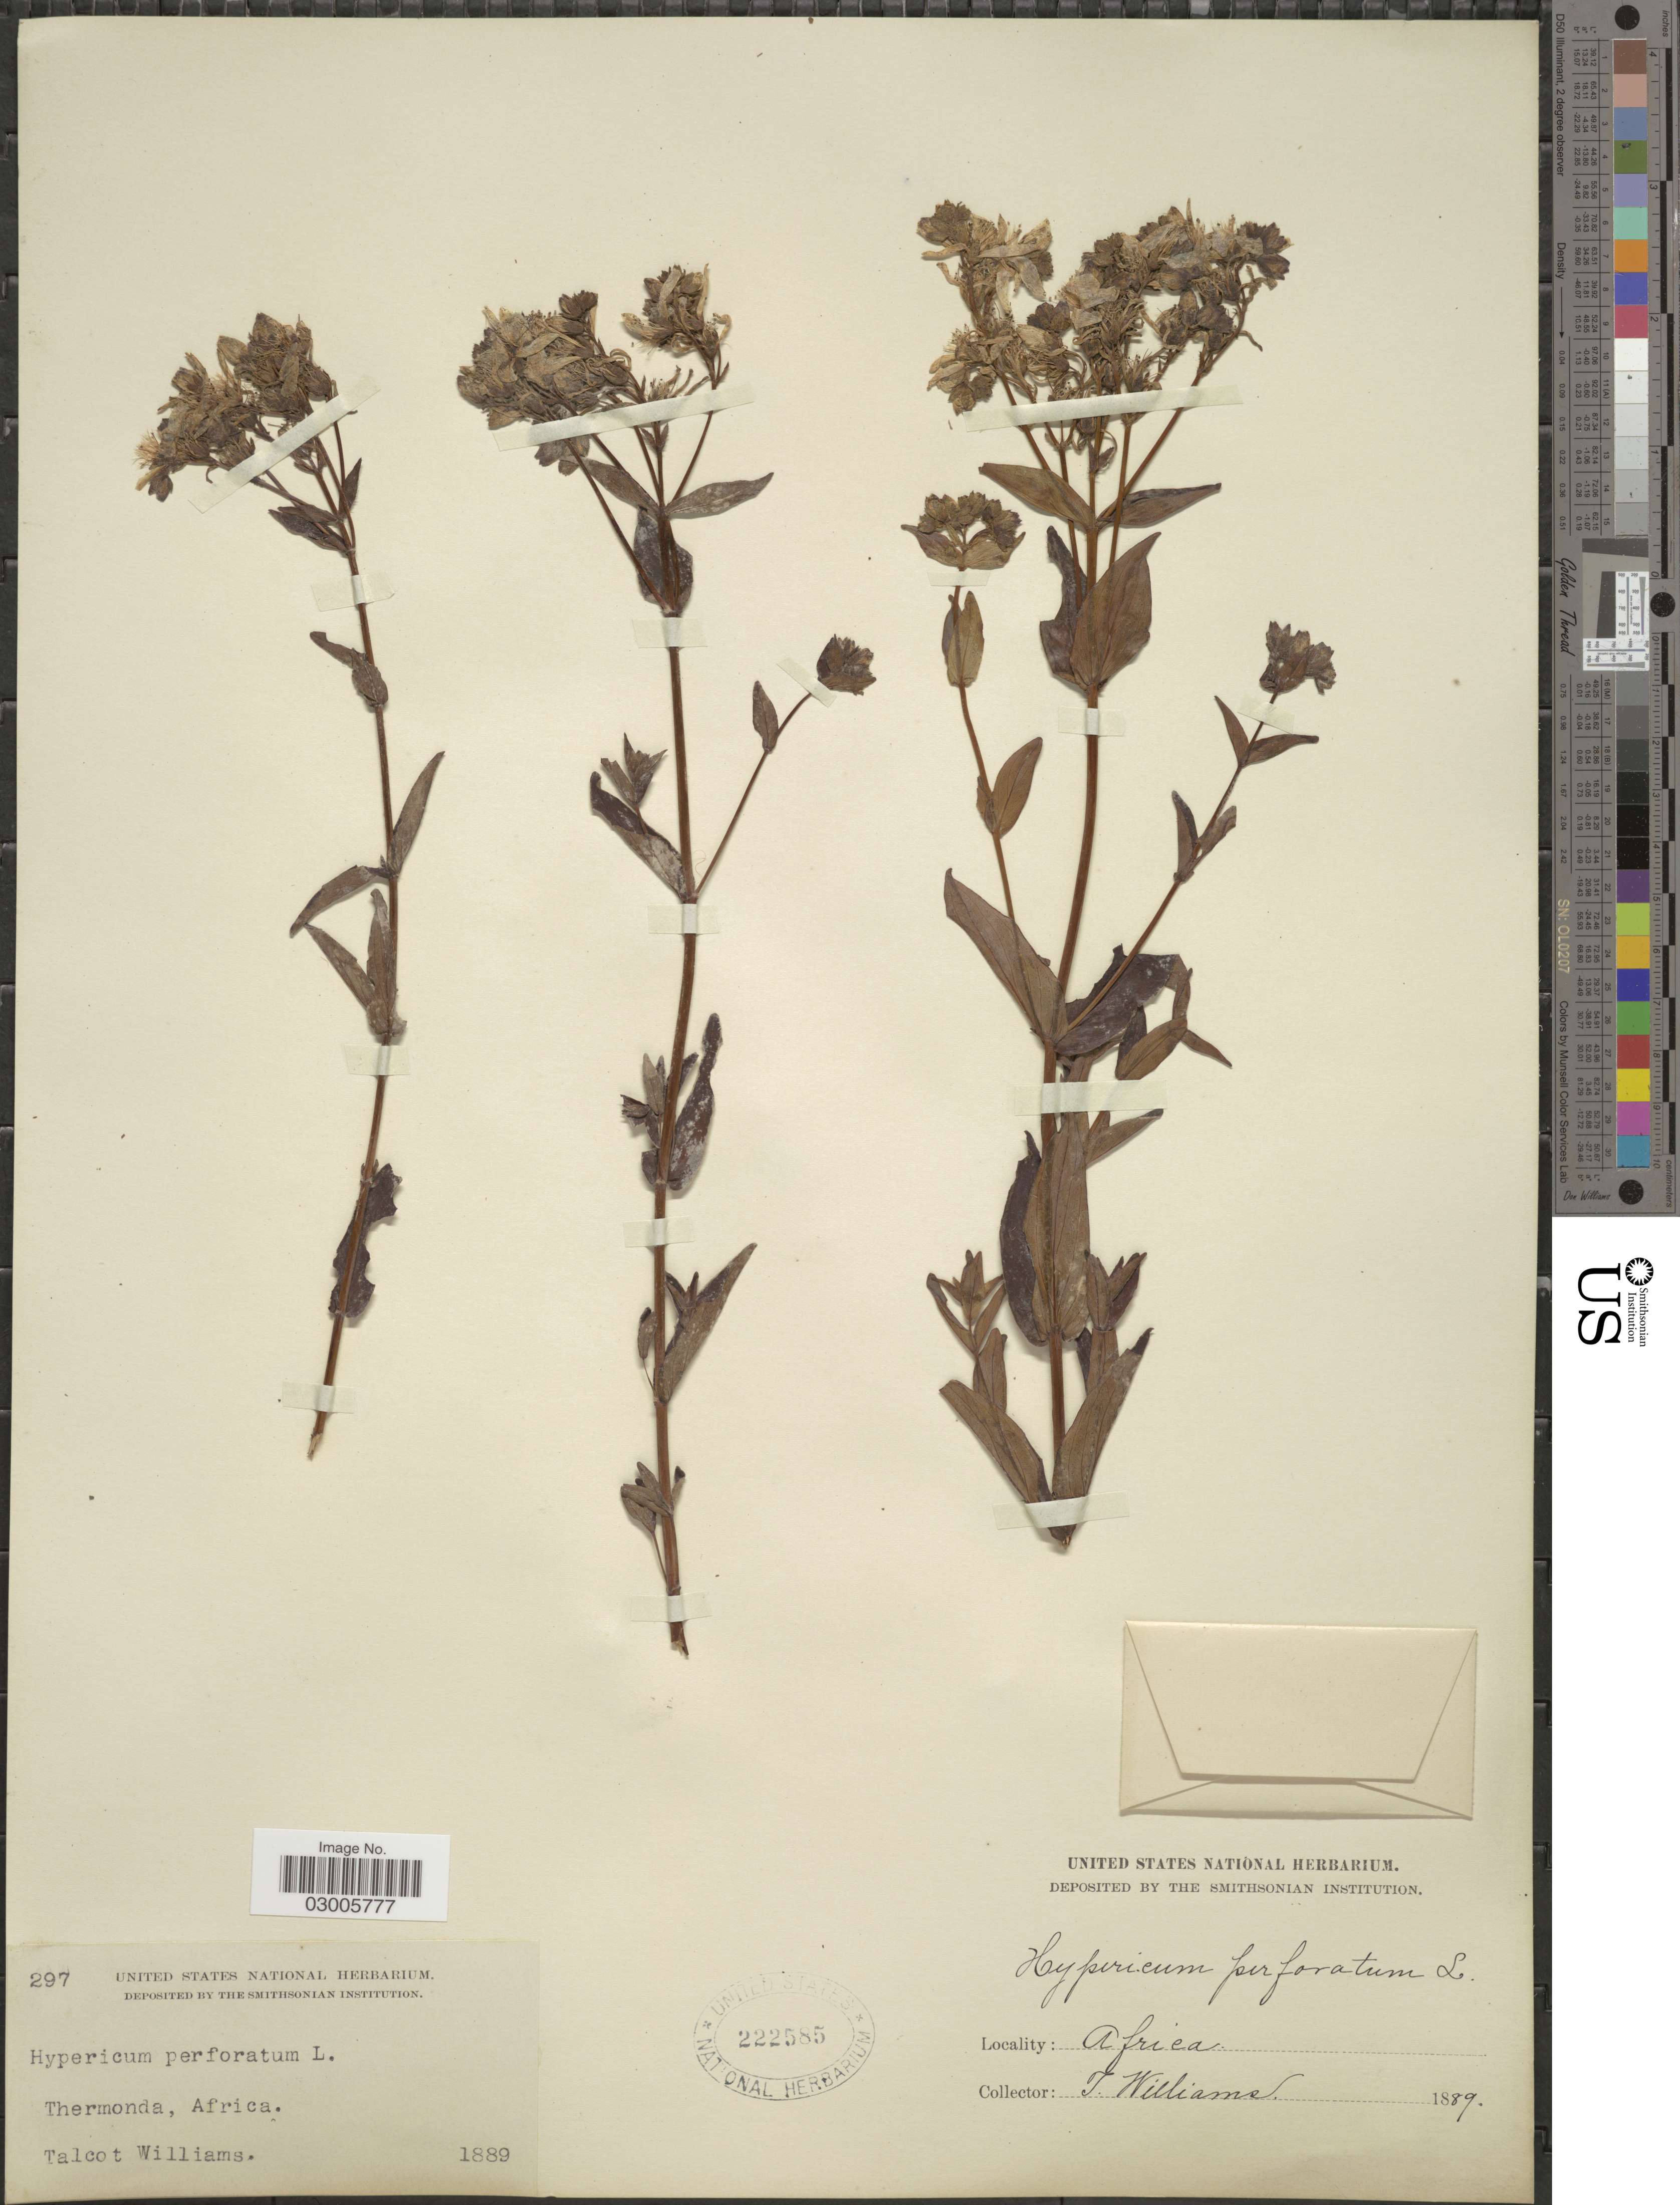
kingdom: Plantae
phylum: Tracheophyta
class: Magnoliopsida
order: Malpighiales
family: Hypericaceae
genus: Hypericum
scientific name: Hypericum perforatum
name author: L.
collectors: T. Williams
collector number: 297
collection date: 1889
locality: Thermonda, Africa.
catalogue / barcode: US 222585